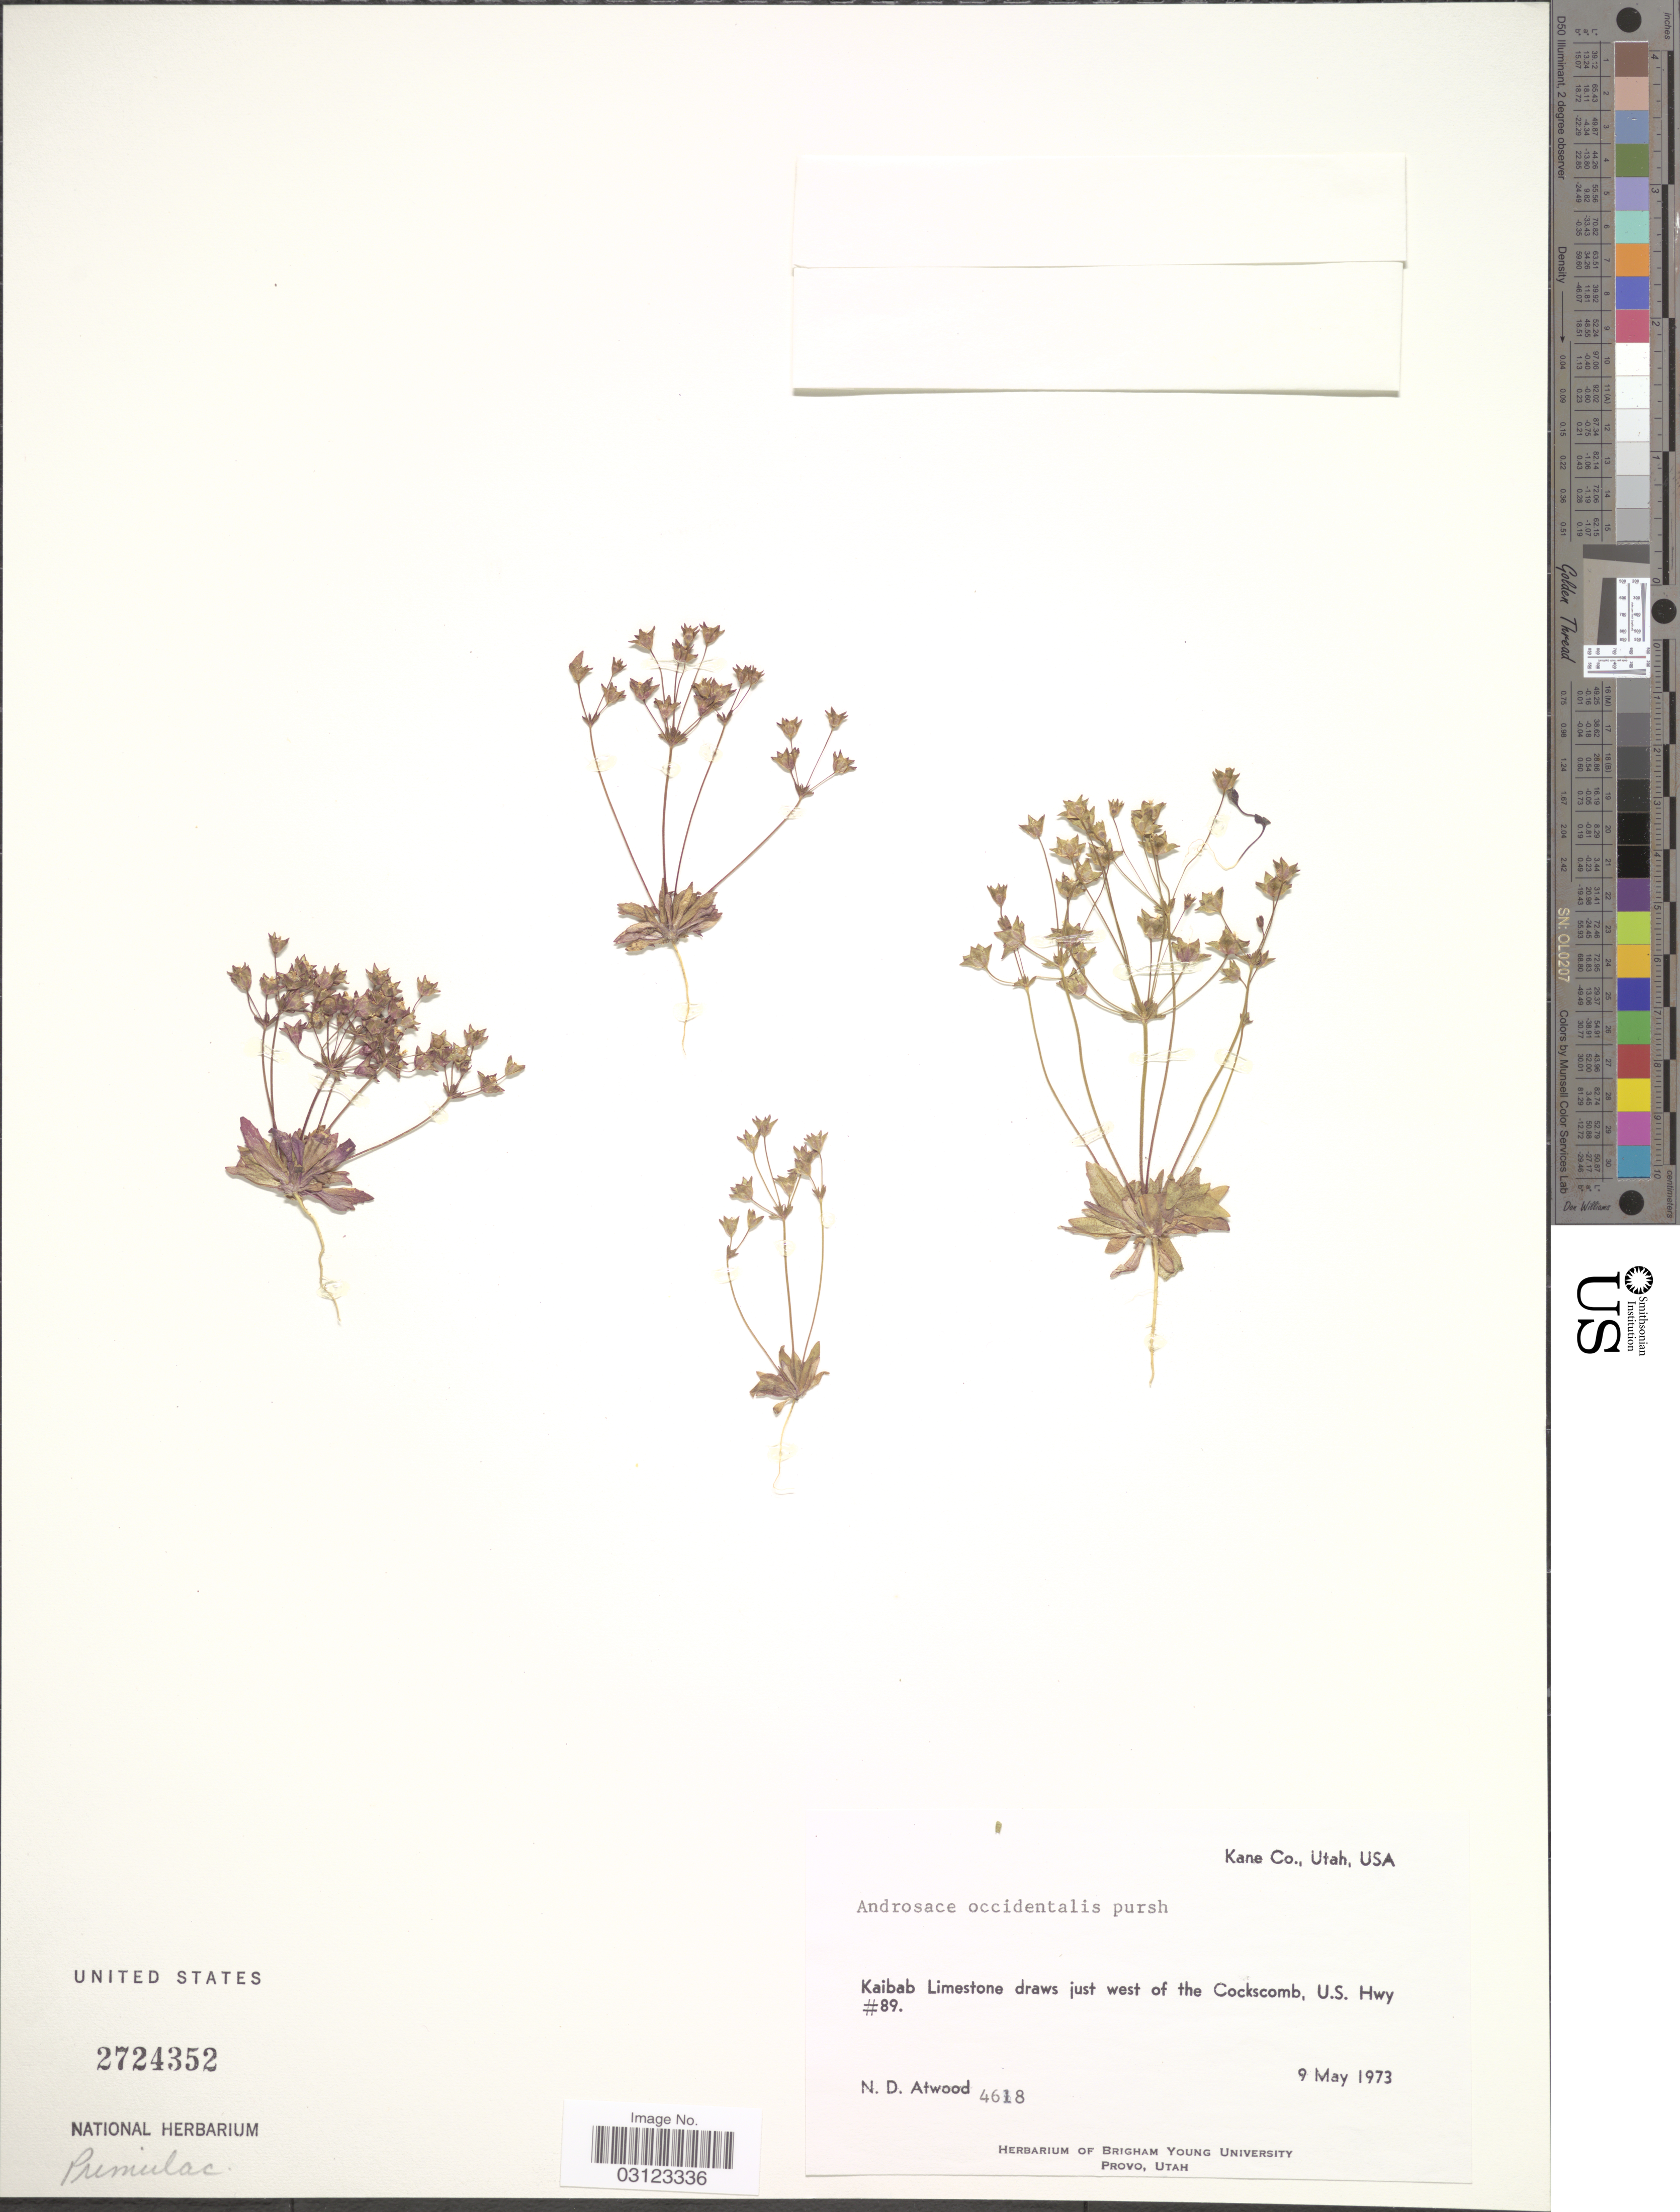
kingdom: Plantae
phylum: Tracheophyta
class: Magnoliopsida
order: Ericales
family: Primulaceae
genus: Androsace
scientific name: Androsace occidentalis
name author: (Pursh) Pursh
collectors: N. Atwood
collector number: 4618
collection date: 1973-05-09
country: United States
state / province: Utah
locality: Kane Co., USA. Kaibab Limestone draws just west of the Cockscomb, U.S. Hwy #89.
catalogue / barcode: US 2724352